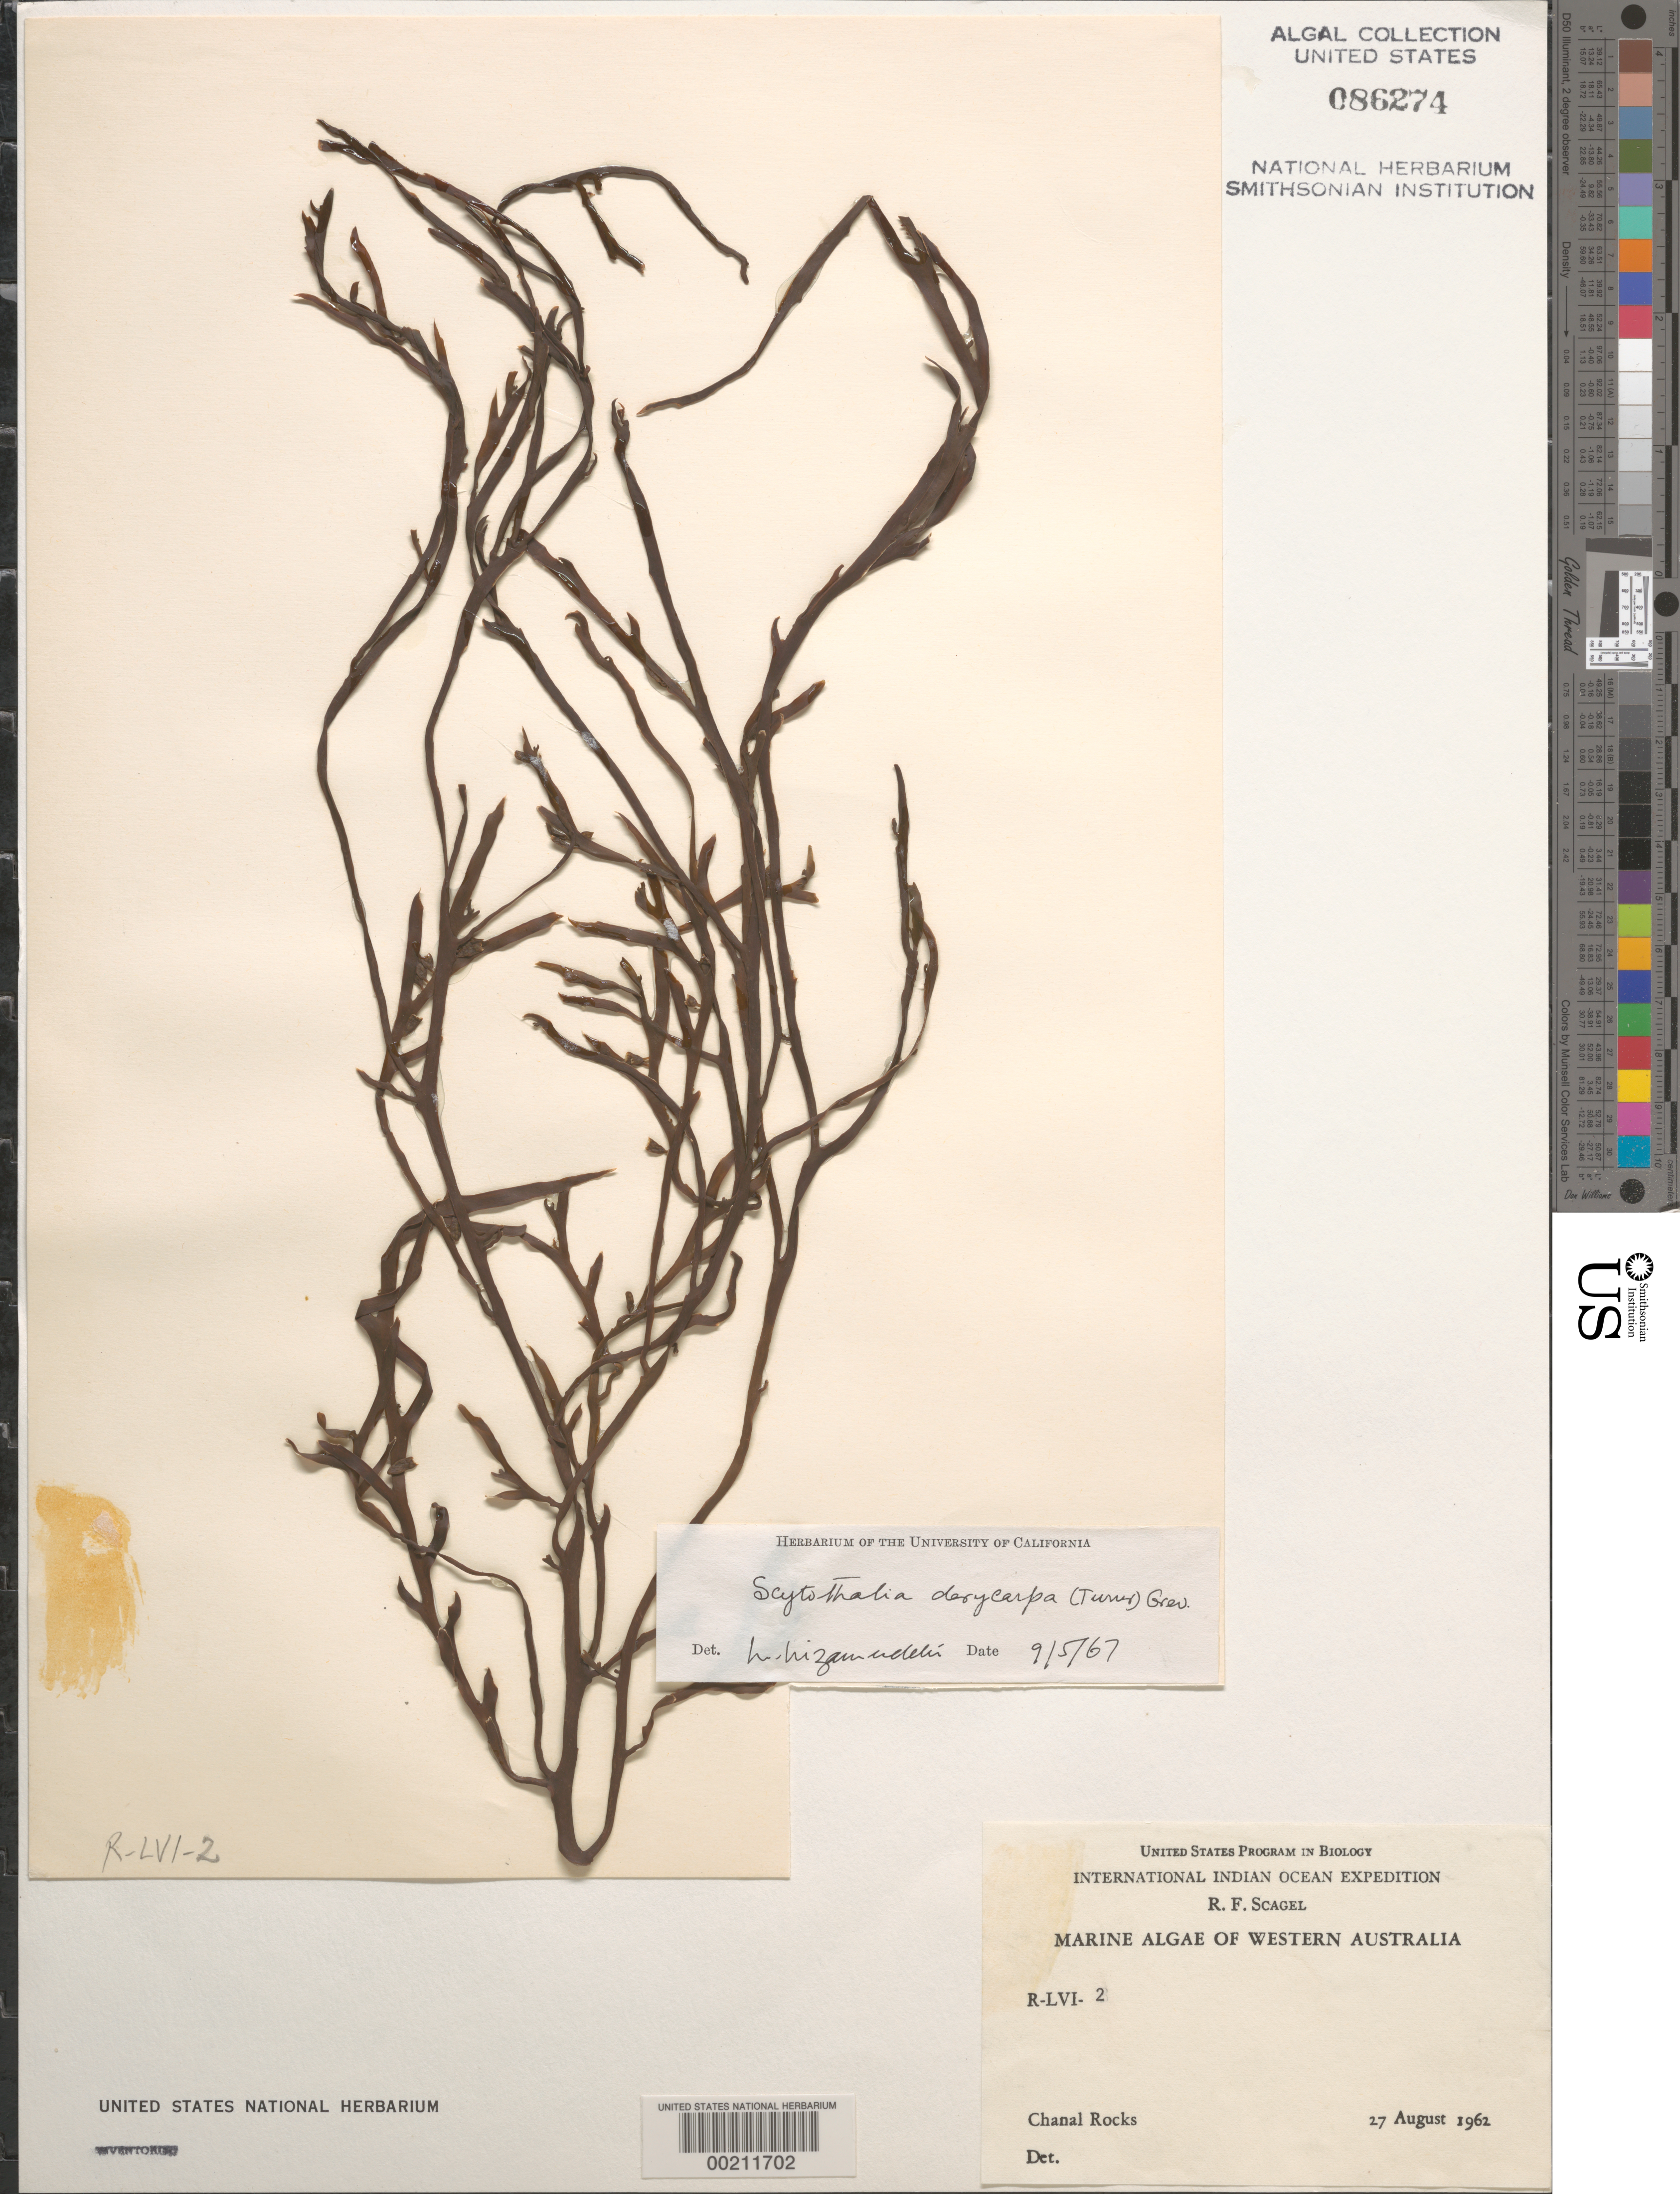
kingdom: Chromista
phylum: Ochrophyta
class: Phaeophyceae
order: Fucales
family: Seirococcaceae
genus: Scytothalia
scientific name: Scytothalia dorycarpa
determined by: Nizamuddin, M.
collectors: R. F. Scagel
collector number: R-LVI-2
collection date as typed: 27 Aug 1962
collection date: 1962-08-27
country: Australia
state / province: Western Australia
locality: Chanal Rocks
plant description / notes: International Indian Ocean Expedition, 1962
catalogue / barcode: US 86274